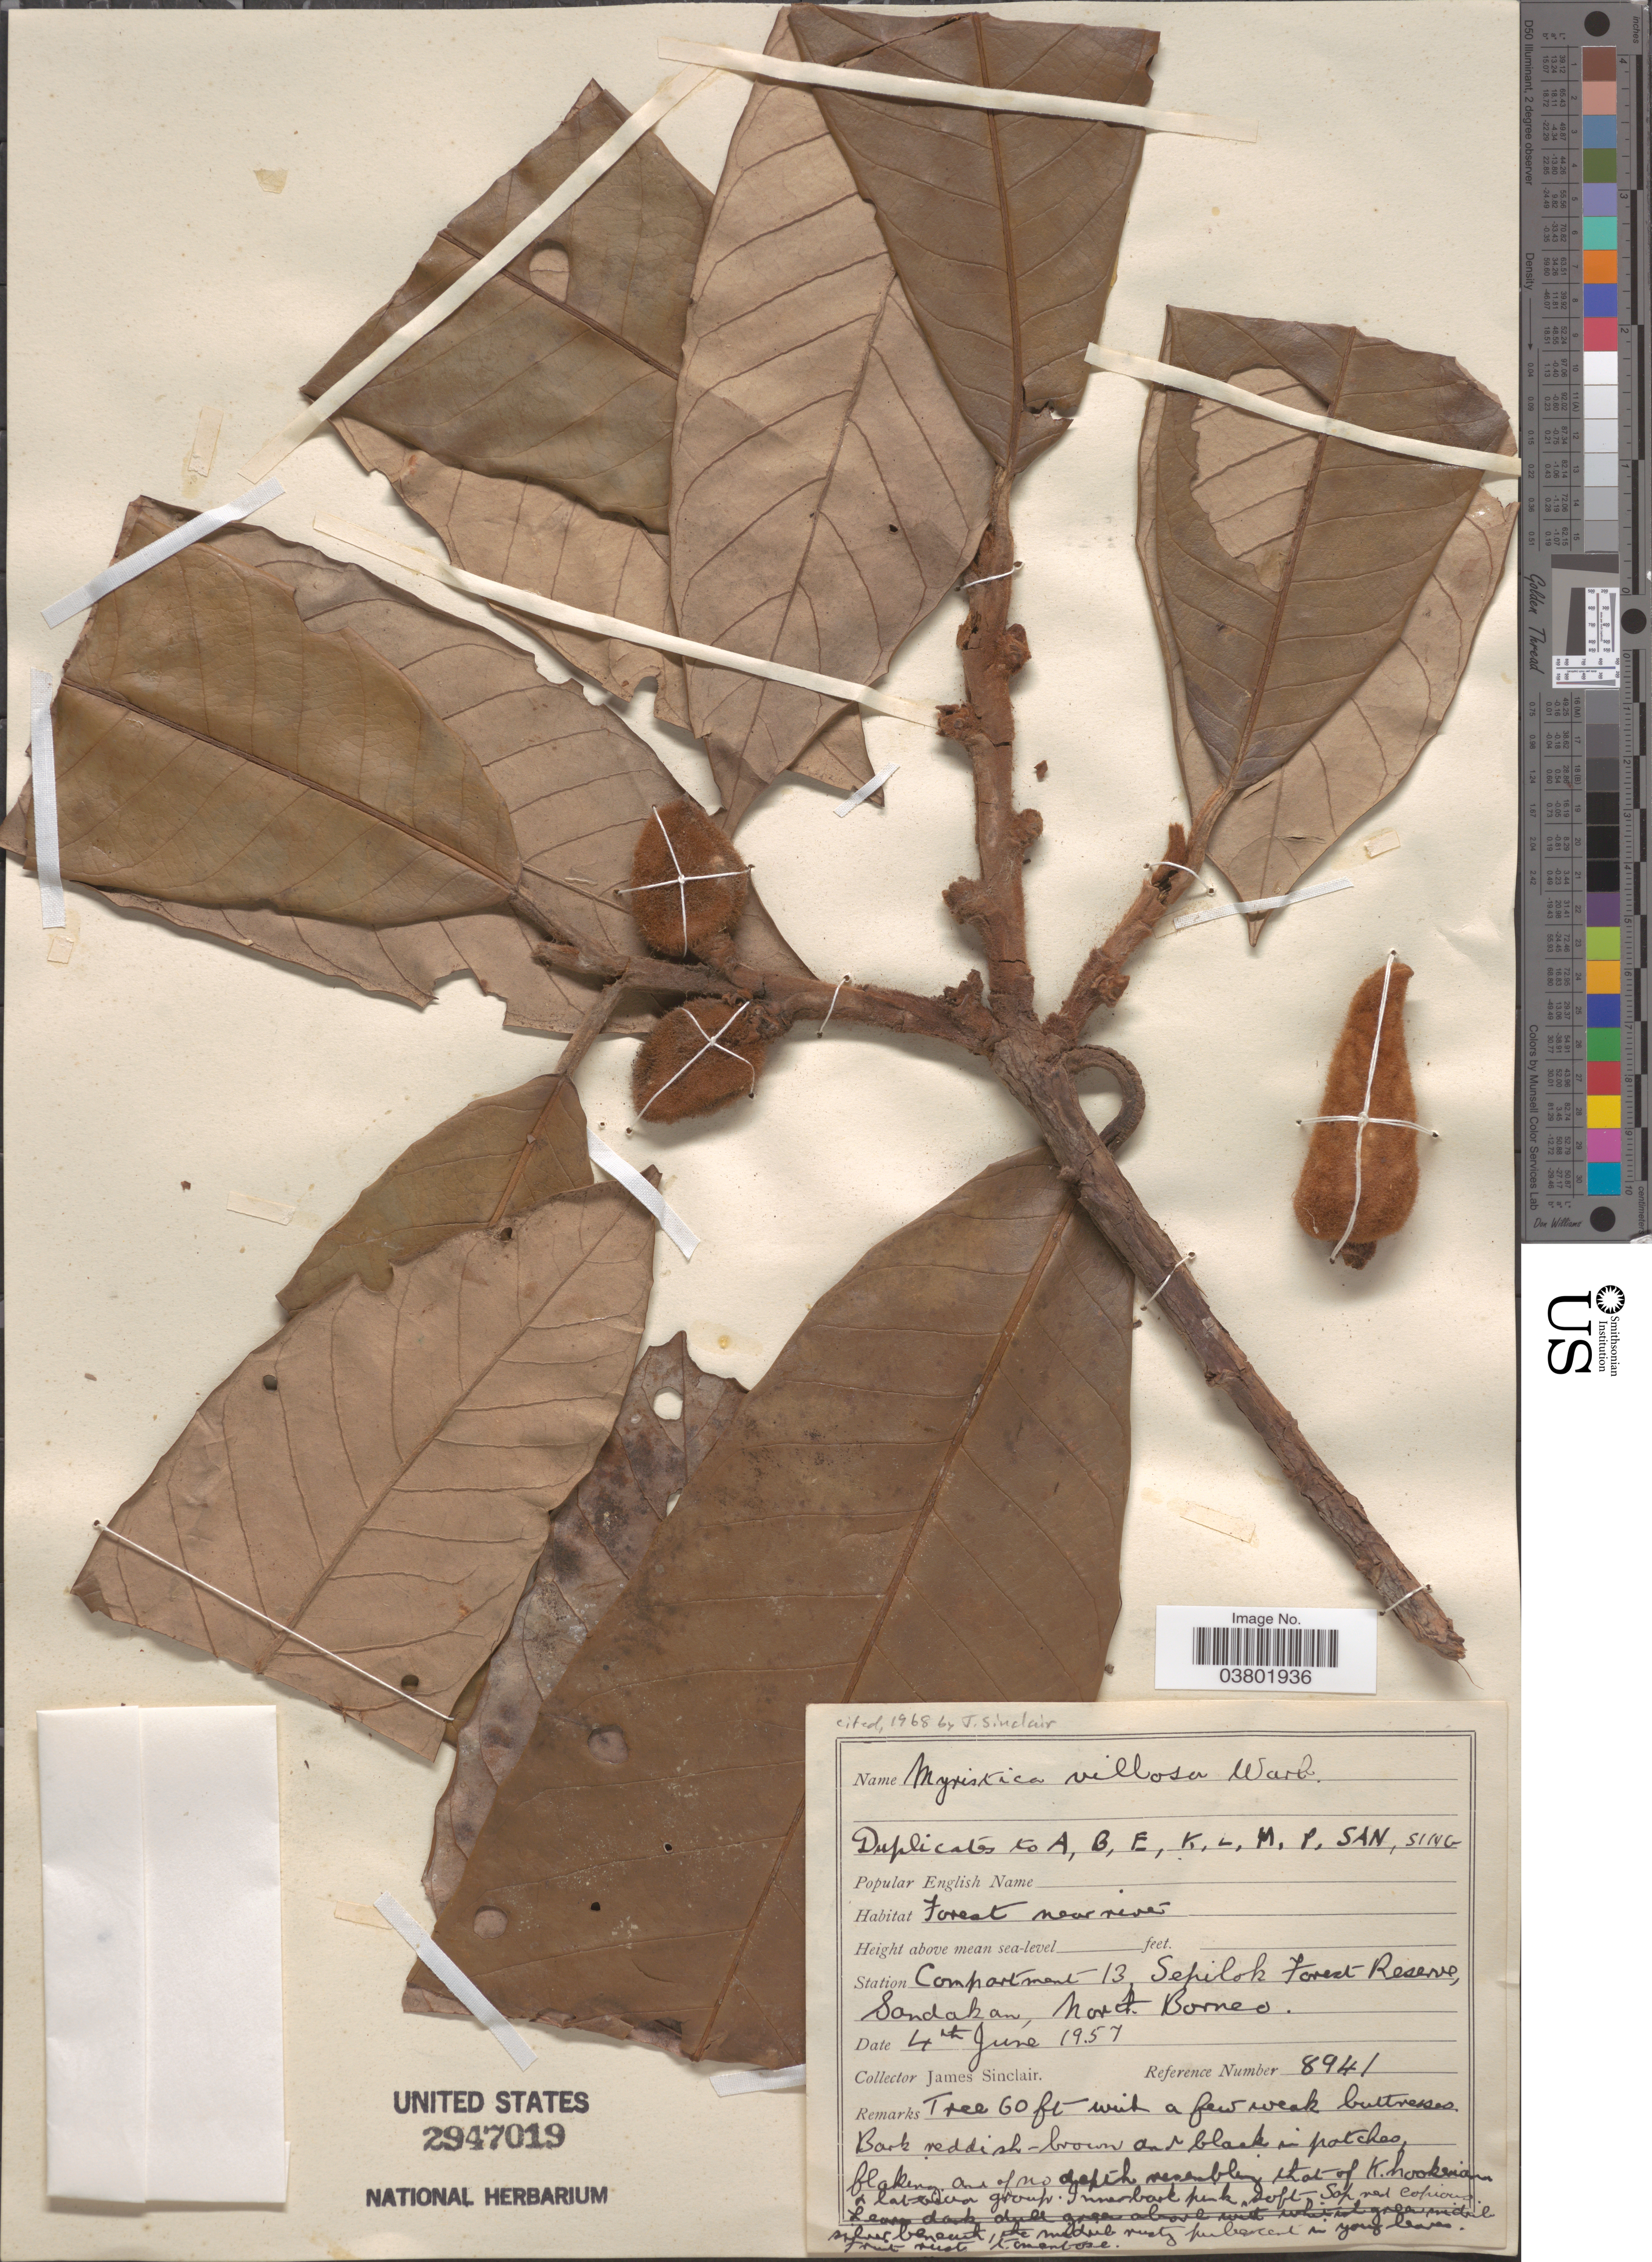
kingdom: Plantae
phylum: Tracheophyta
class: Magnoliopsida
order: Magnoliales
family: Myristicaceae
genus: Myristica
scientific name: Myristica villosa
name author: Warb.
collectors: J. Sinclair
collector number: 8941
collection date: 1957-06-04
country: Malaysia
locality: Station Compartment-13, Sepilok Forest-Reserve, Sandakan, North Borneo.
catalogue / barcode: US 2947019